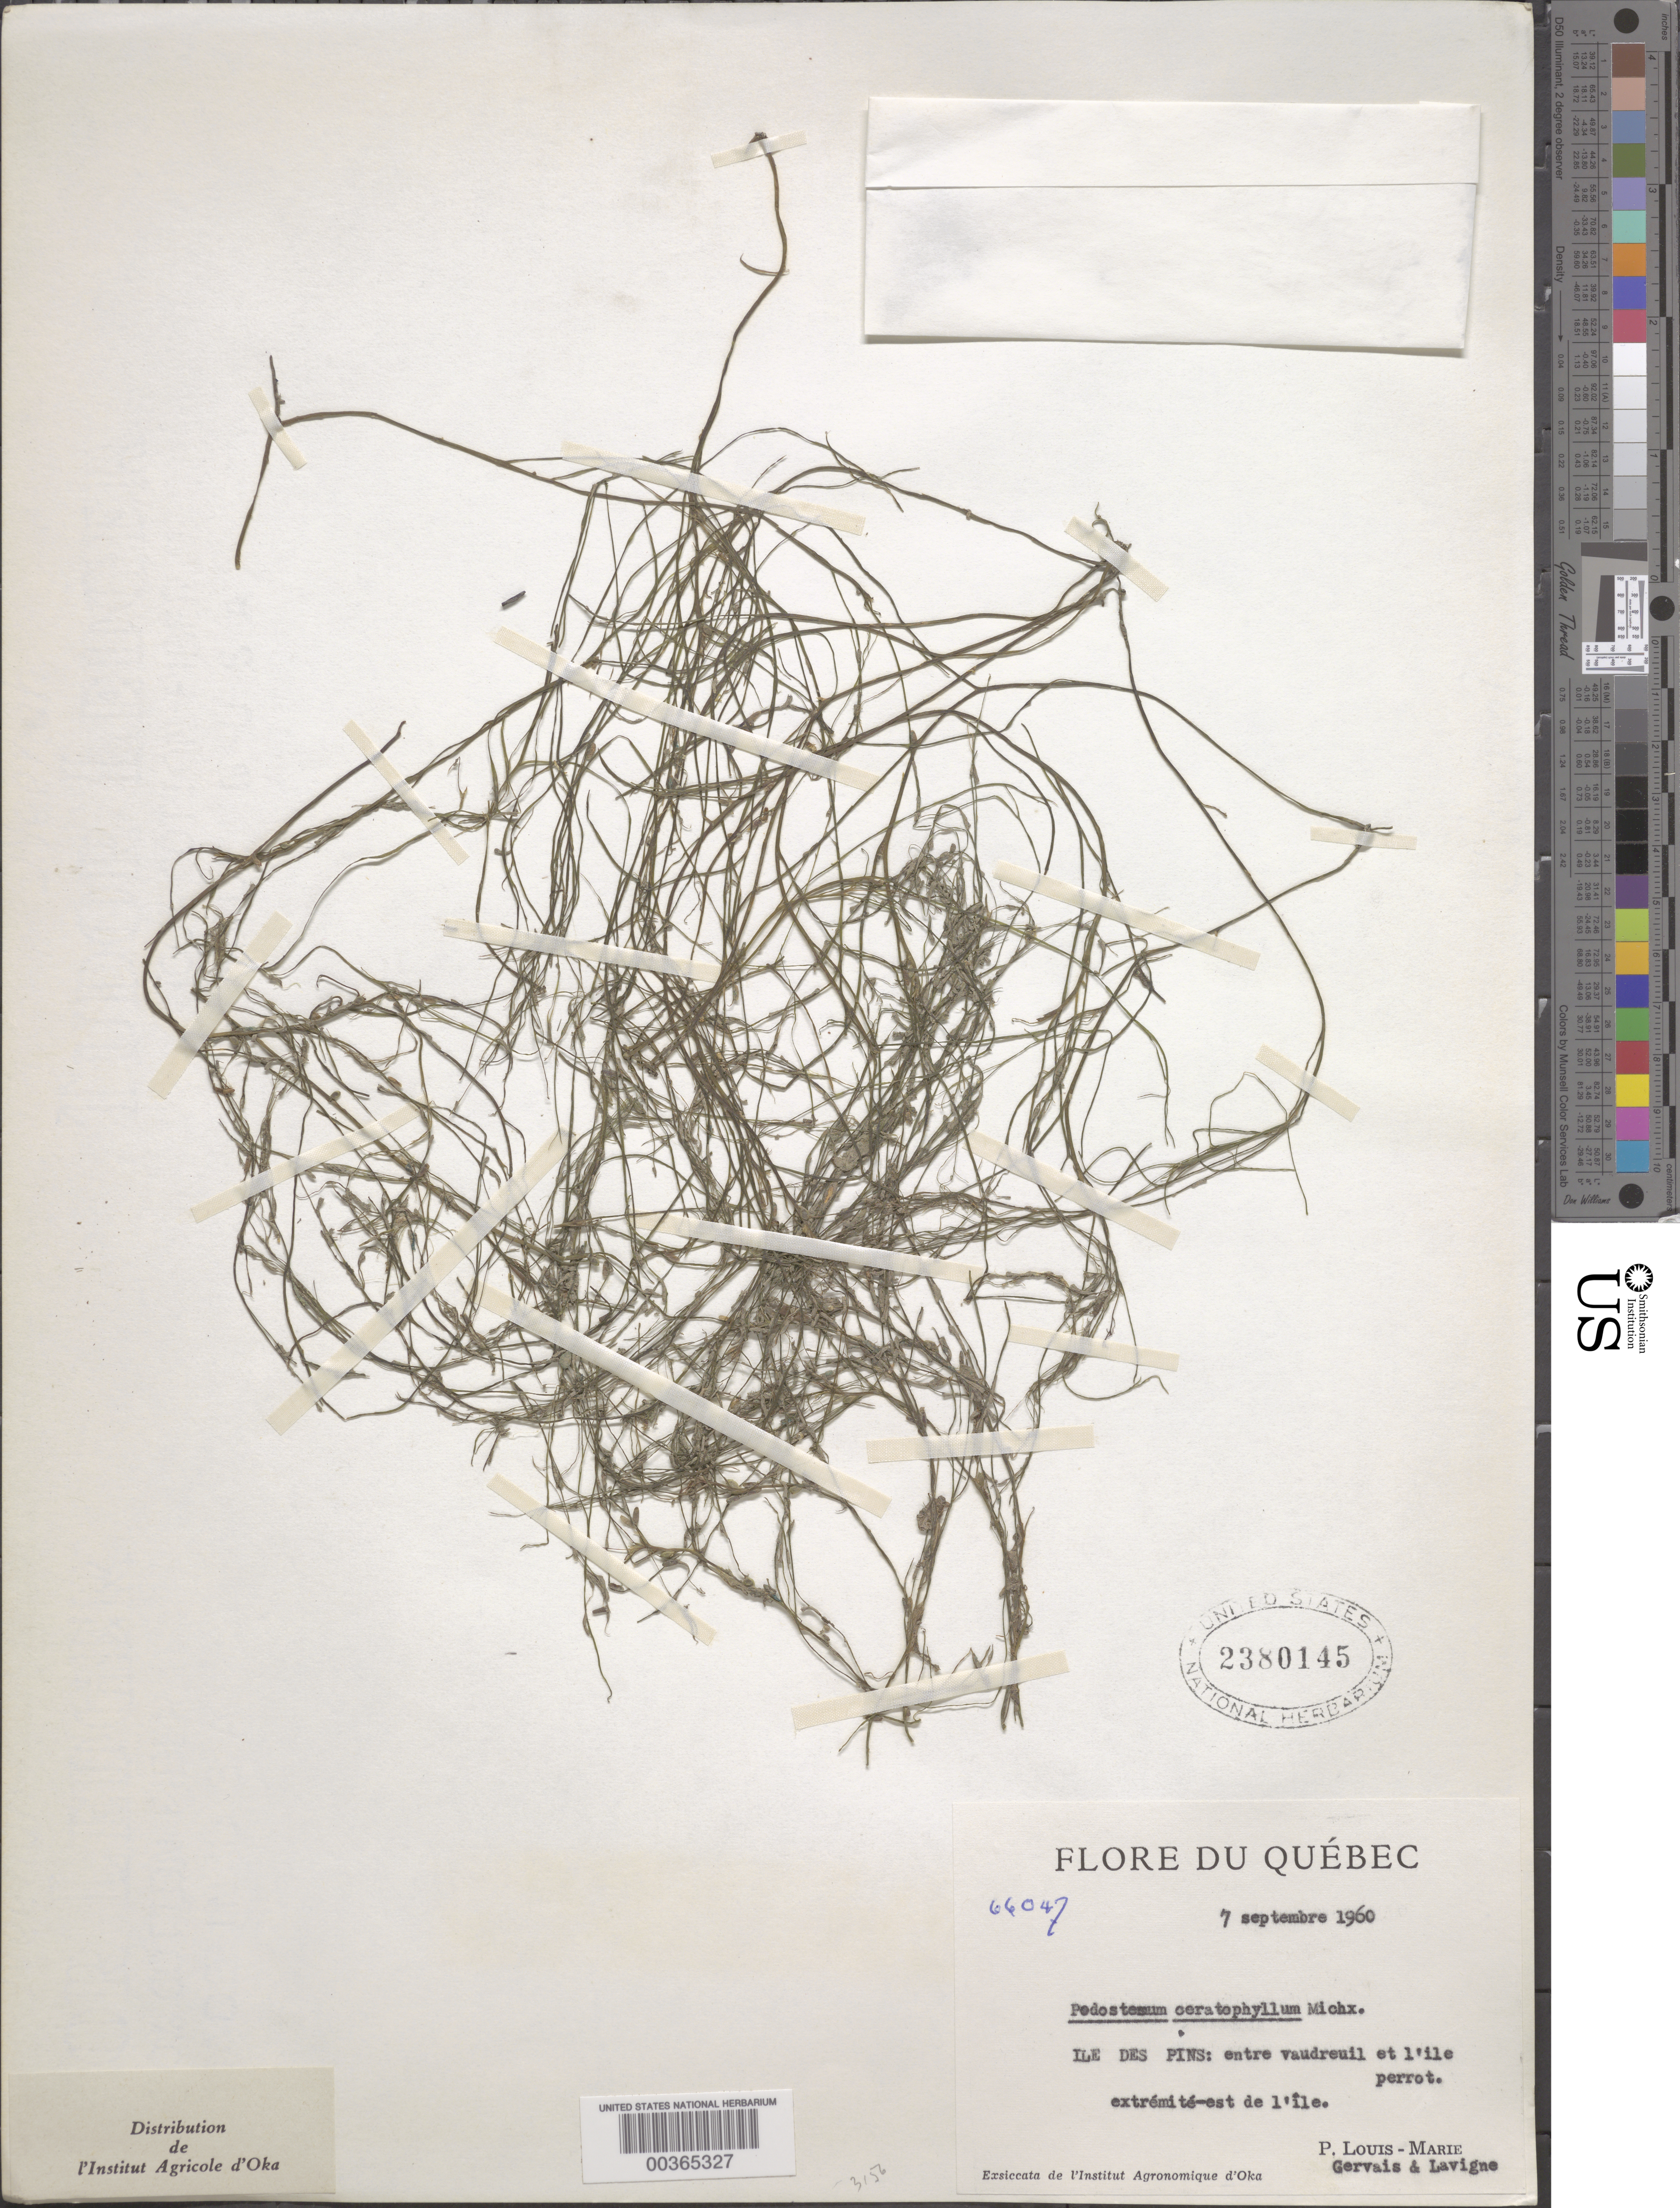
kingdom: Plantae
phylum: Tracheophyta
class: Magnoliopsida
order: Malpighiales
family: Podostemaceae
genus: Podostemum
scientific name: Podostemum ceratophylllum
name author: Michx.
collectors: L.-M. LaLonde, Gervais, -- & -. Lavigne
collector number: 66047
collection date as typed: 07 Sep 1960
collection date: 1960-09-07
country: Canada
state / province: Quebec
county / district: Vaudreuil-soulanges ?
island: Ile des Pins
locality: Ile des pins, between vaudreuil and l'ile perrot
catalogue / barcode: US 2380145